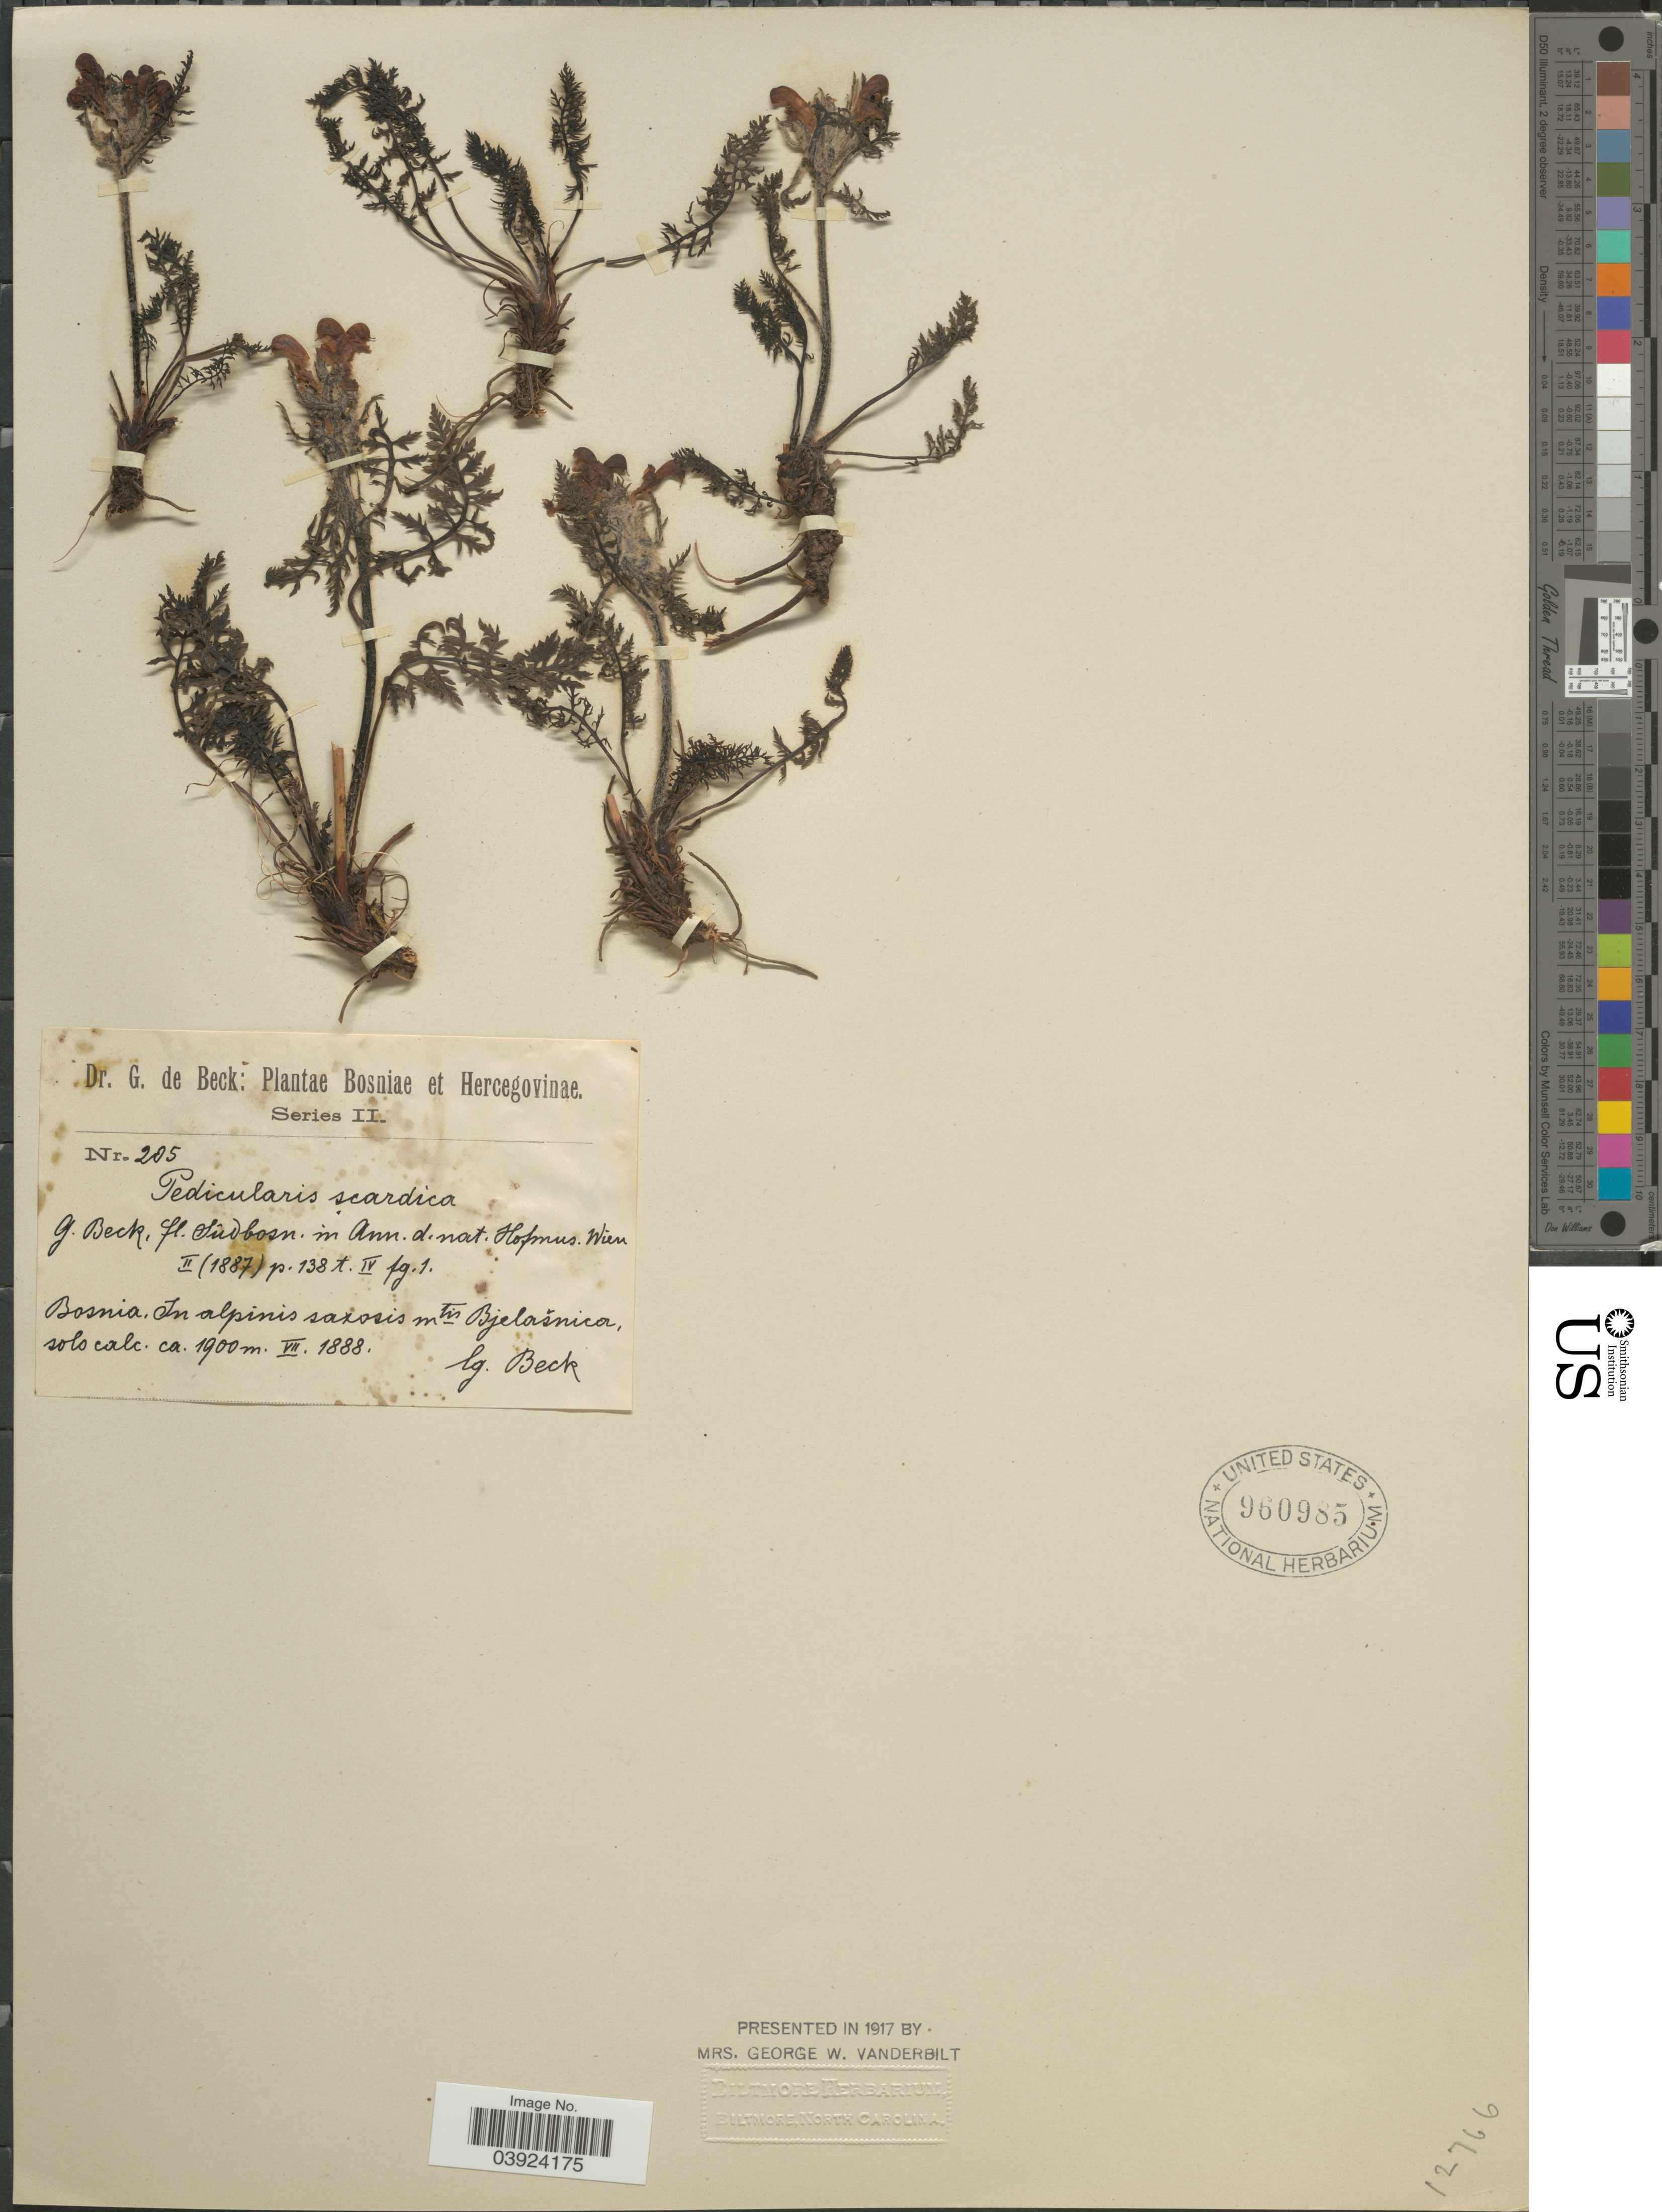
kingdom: Plantae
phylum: Tracheophyta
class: Magnoliopsida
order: Lamiales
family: Orobanchaceae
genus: Pedicularis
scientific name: Pedicularis scardica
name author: Beck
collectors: G. de Beck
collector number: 205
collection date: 1888-07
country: Bosnia and Herzegovina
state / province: Federation of B&H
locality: Bosnia. In alpines saxosis mtis Bjelašnica.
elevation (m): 1900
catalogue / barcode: US 960985